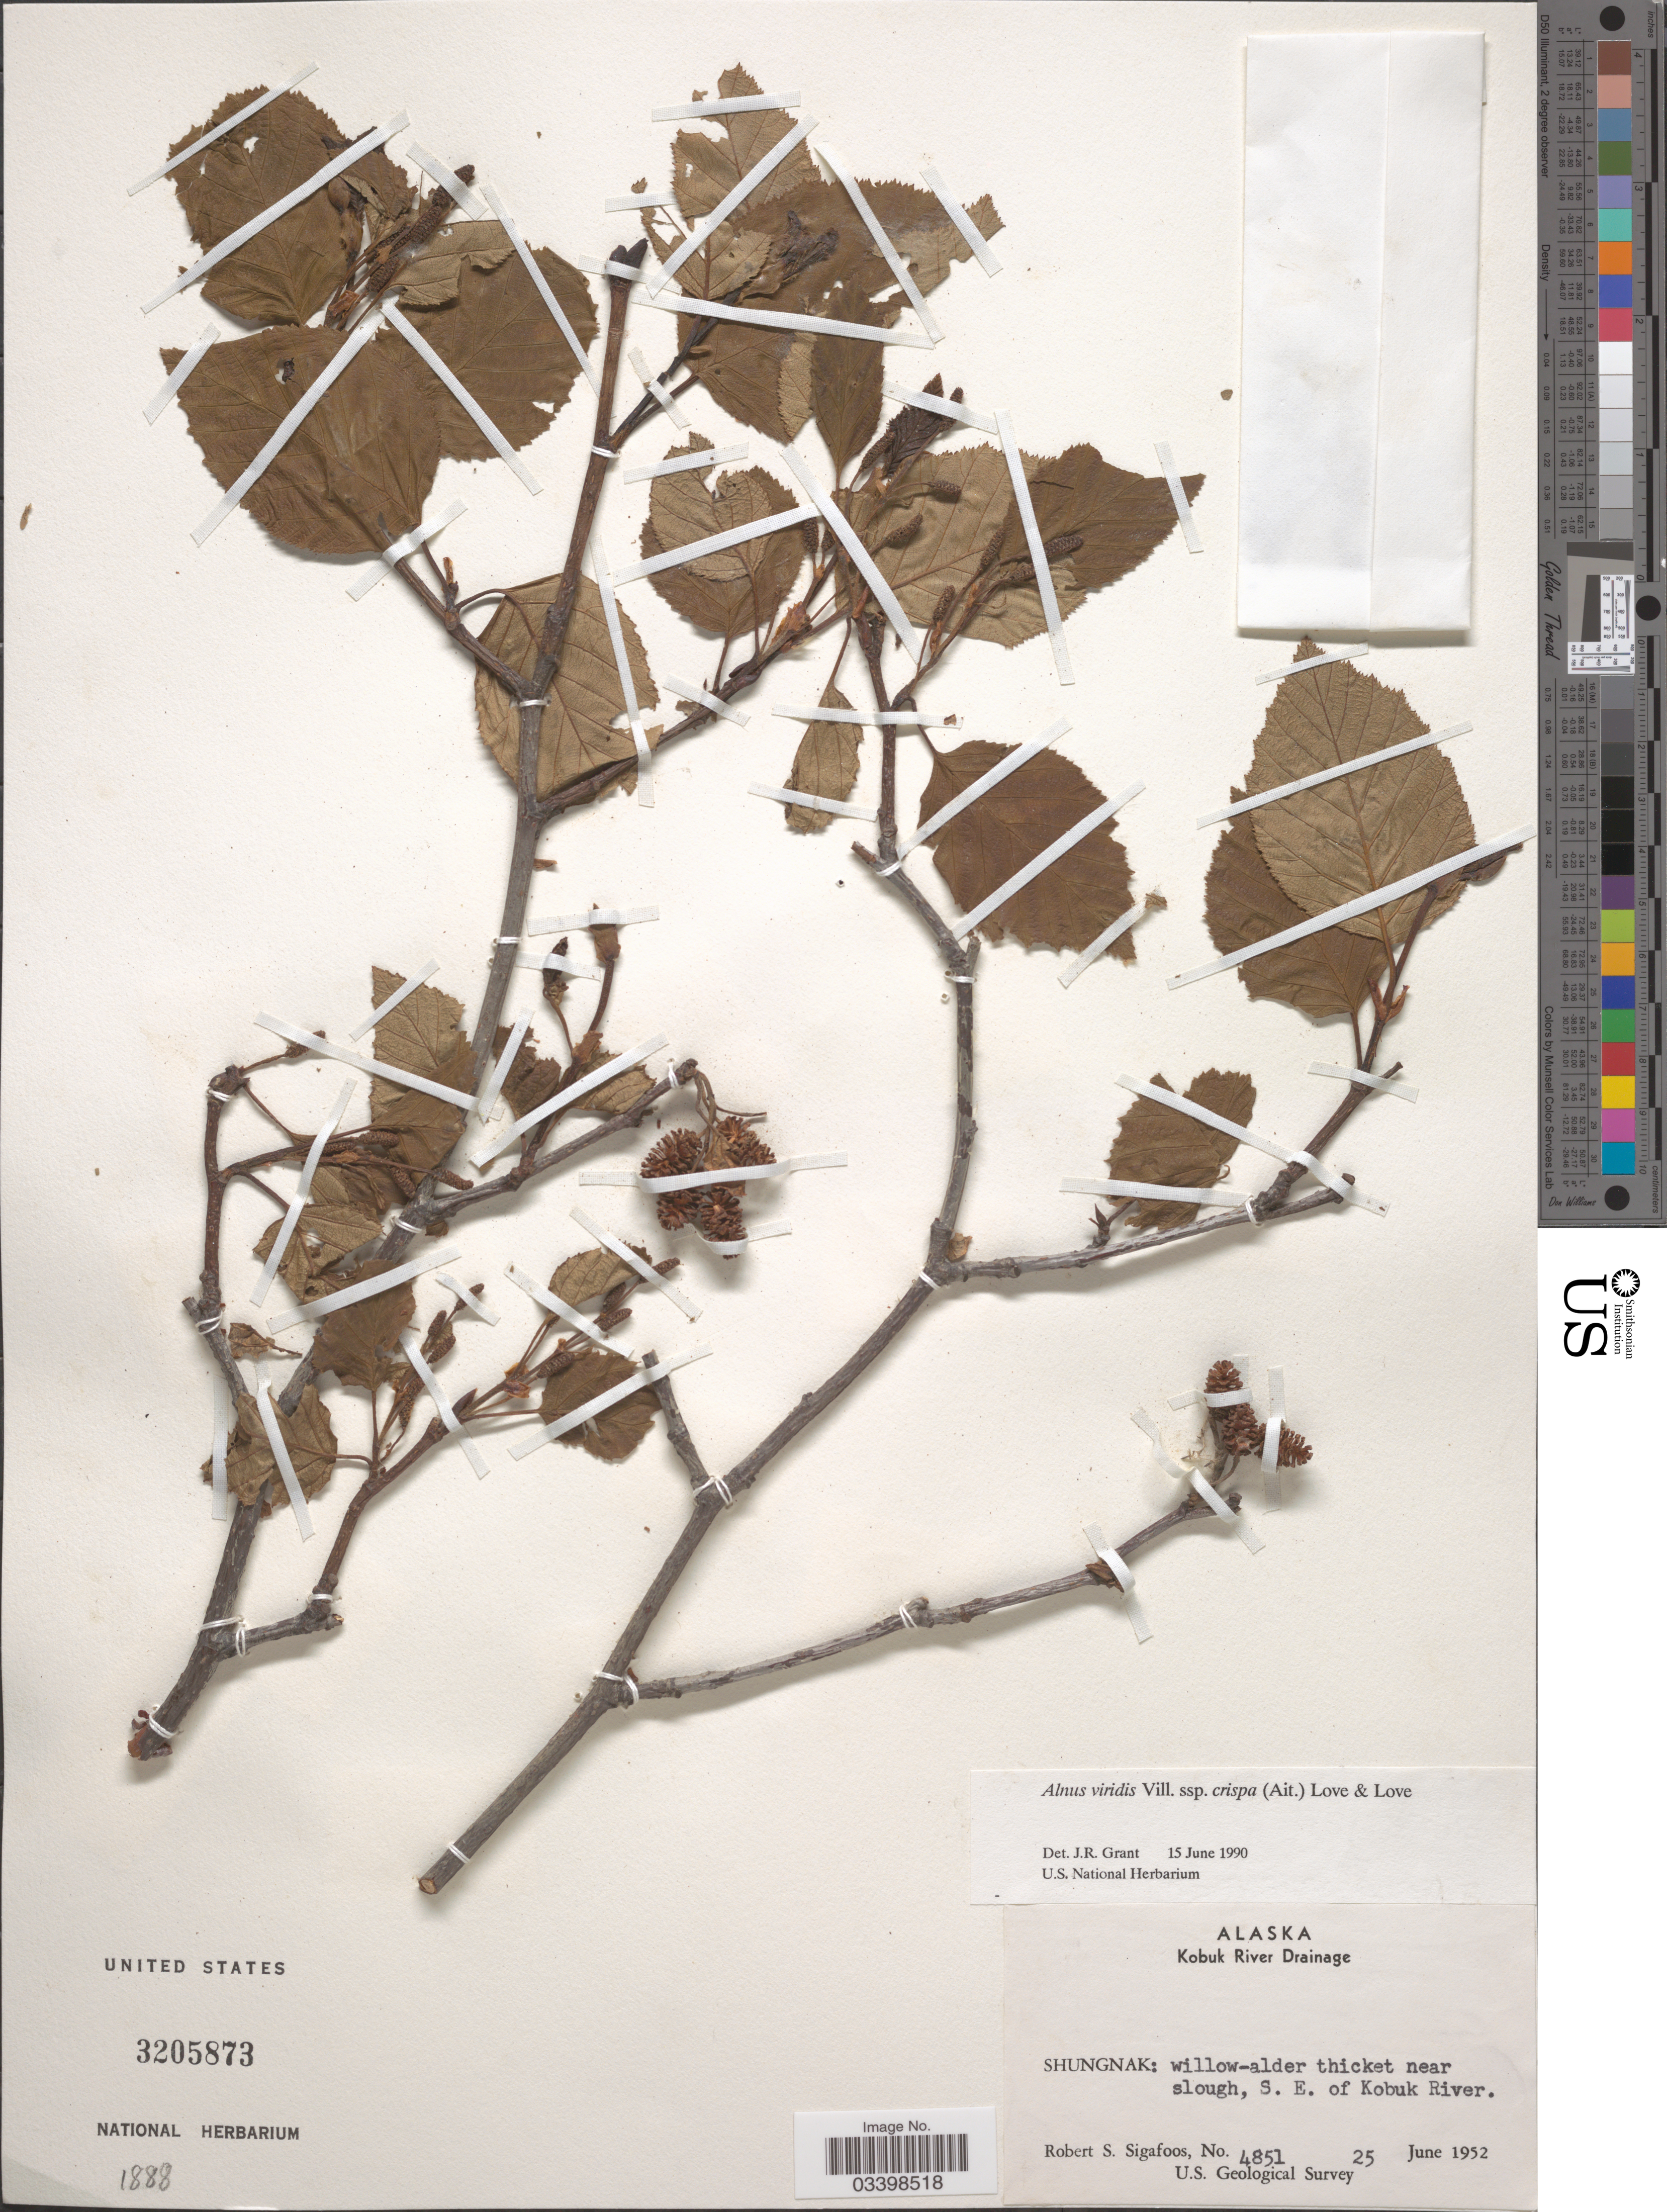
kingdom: Plantae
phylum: Tracheophyta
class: Magnoliopsida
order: Fagales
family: Betulaceae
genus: Alnus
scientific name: Alnus viridis subsp. crispa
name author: (Aiton) Turrill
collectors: R. Sigafoos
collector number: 4851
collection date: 1952-06-25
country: United States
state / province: Alaska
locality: Kobuk River Drainage. Shungnak: willow-alder thicket near slough, S. E. of Kobuk River.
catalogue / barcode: US 3205873